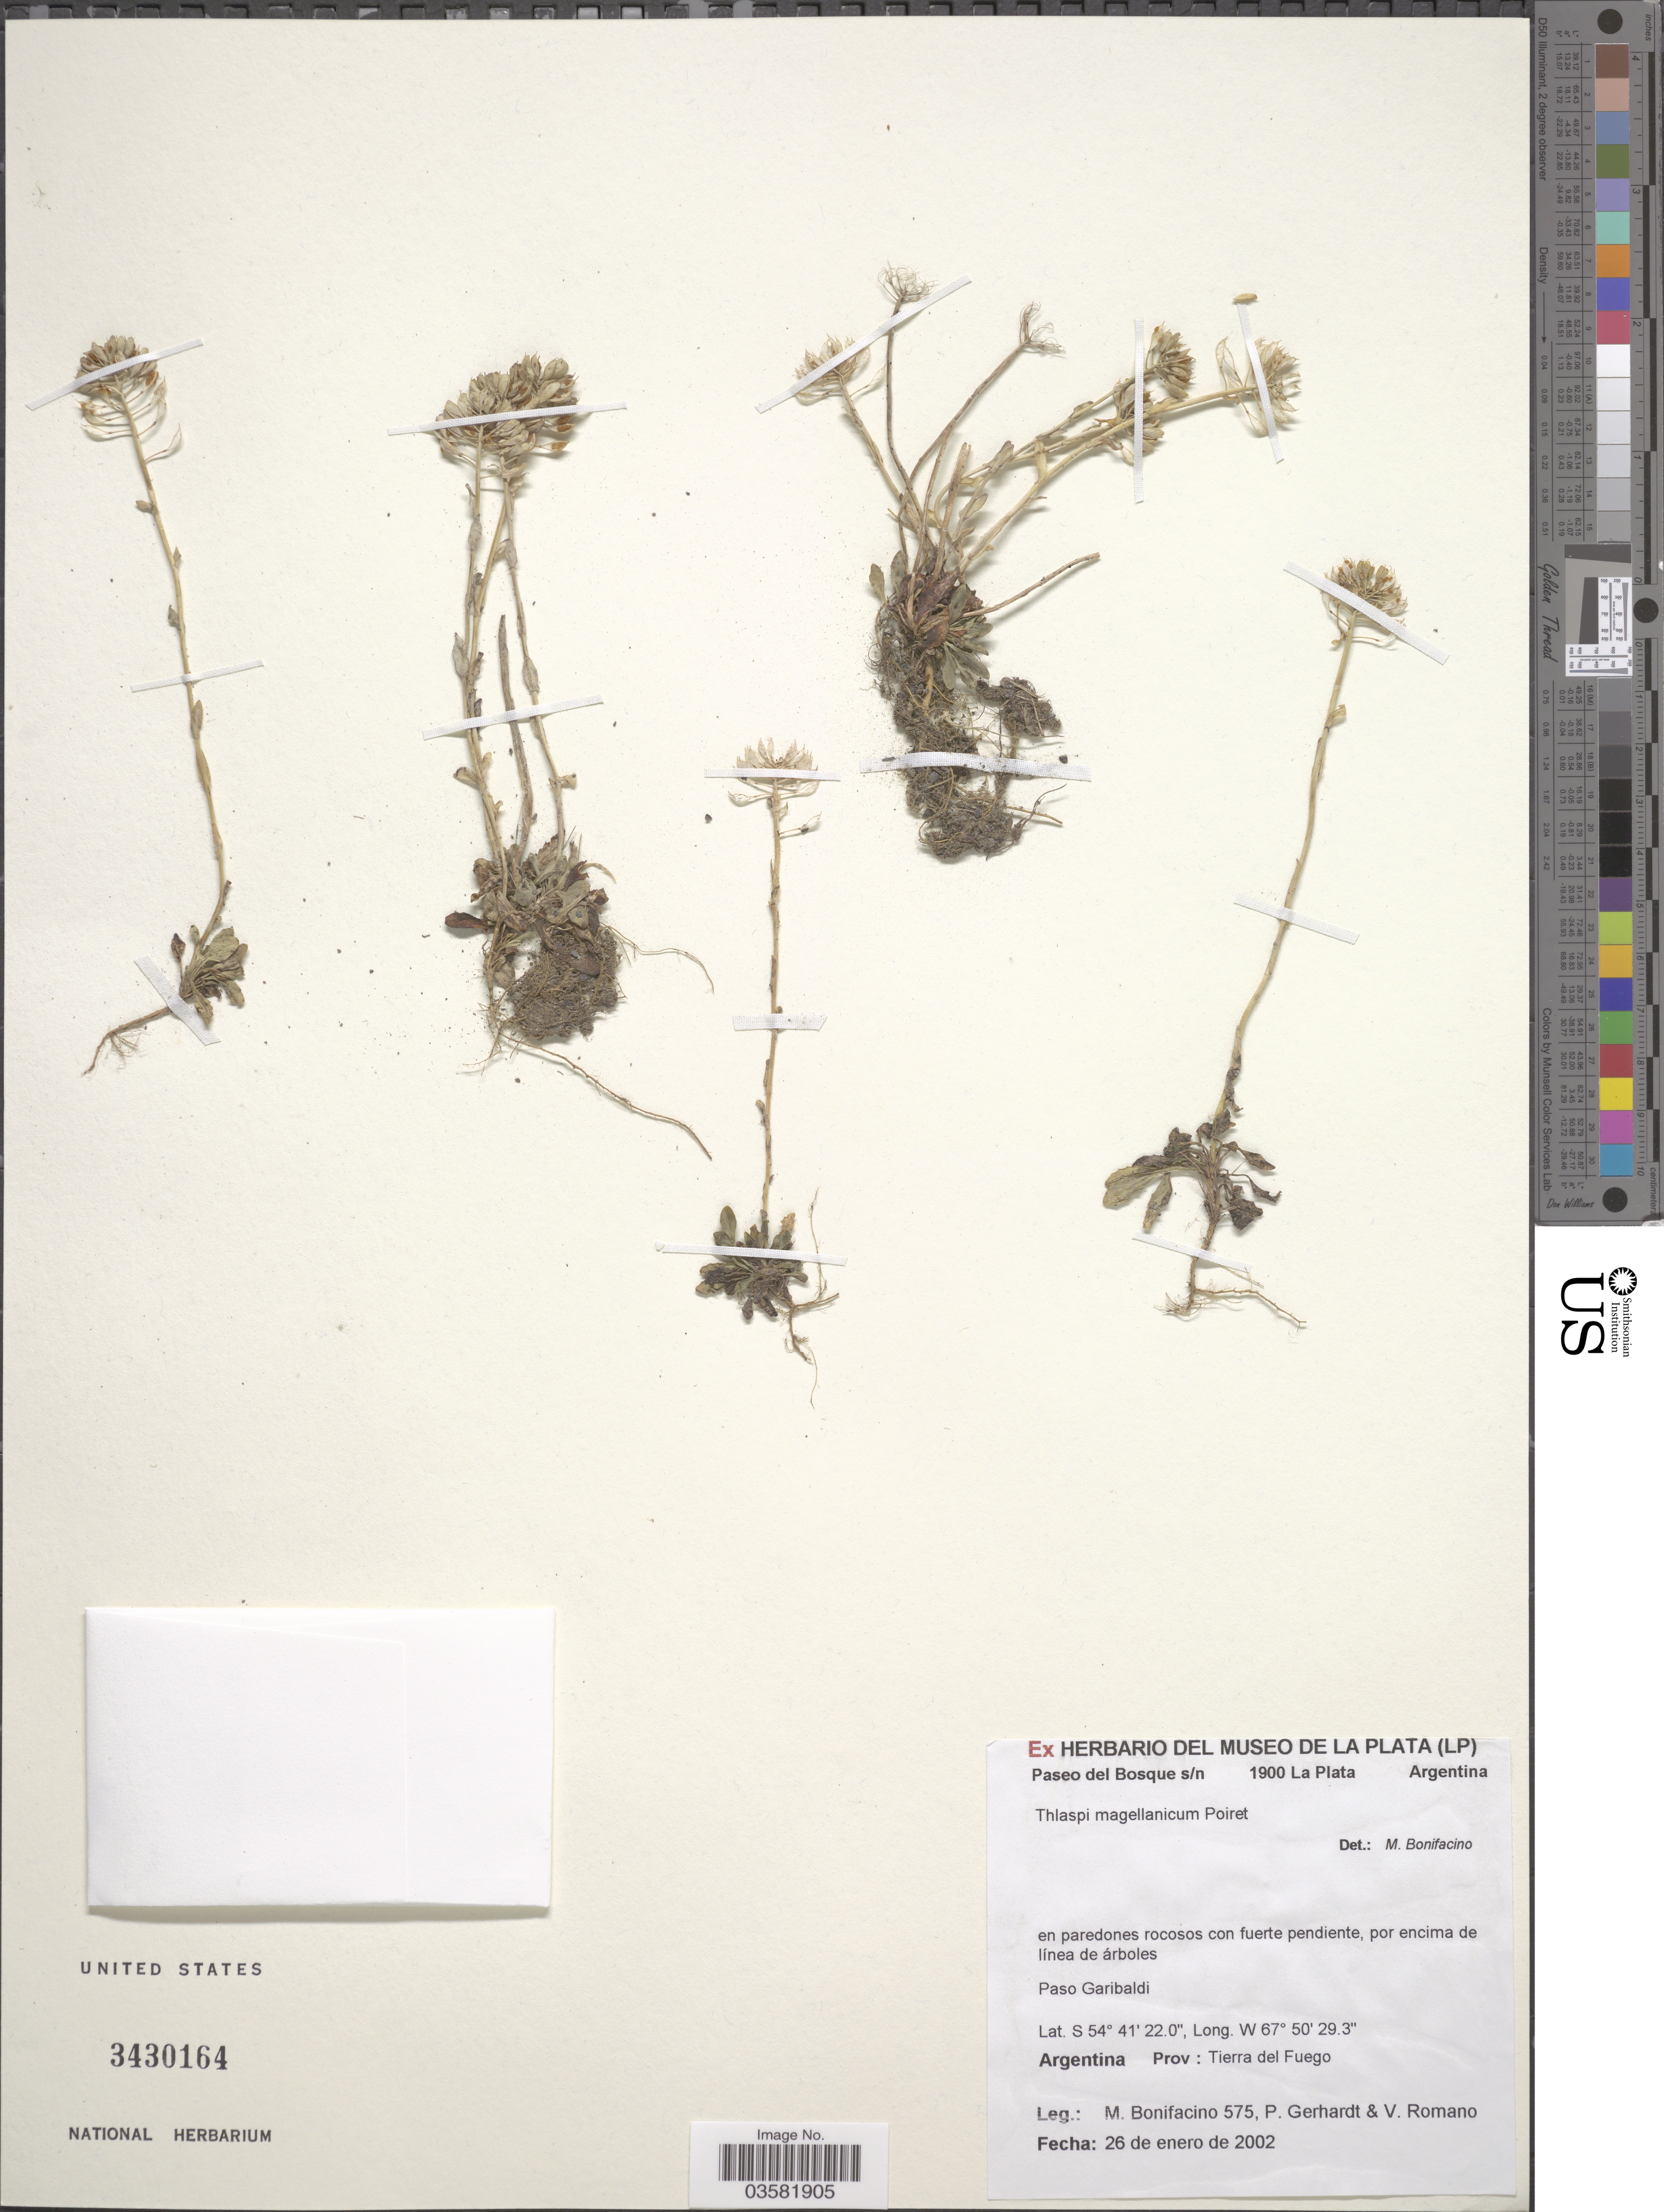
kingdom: Plantae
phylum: Tracheophyta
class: Magnoliopsida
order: Brassicales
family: Brassicaceae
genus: Thlaspi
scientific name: Thlaspi magellanicum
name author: Pers.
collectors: M. Bonifacino, P. Gerhardt & V. Romano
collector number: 0575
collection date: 2002-01-26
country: Argentina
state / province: Tierra del Fuego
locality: Paso Garibaldi.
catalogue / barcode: US 3430164